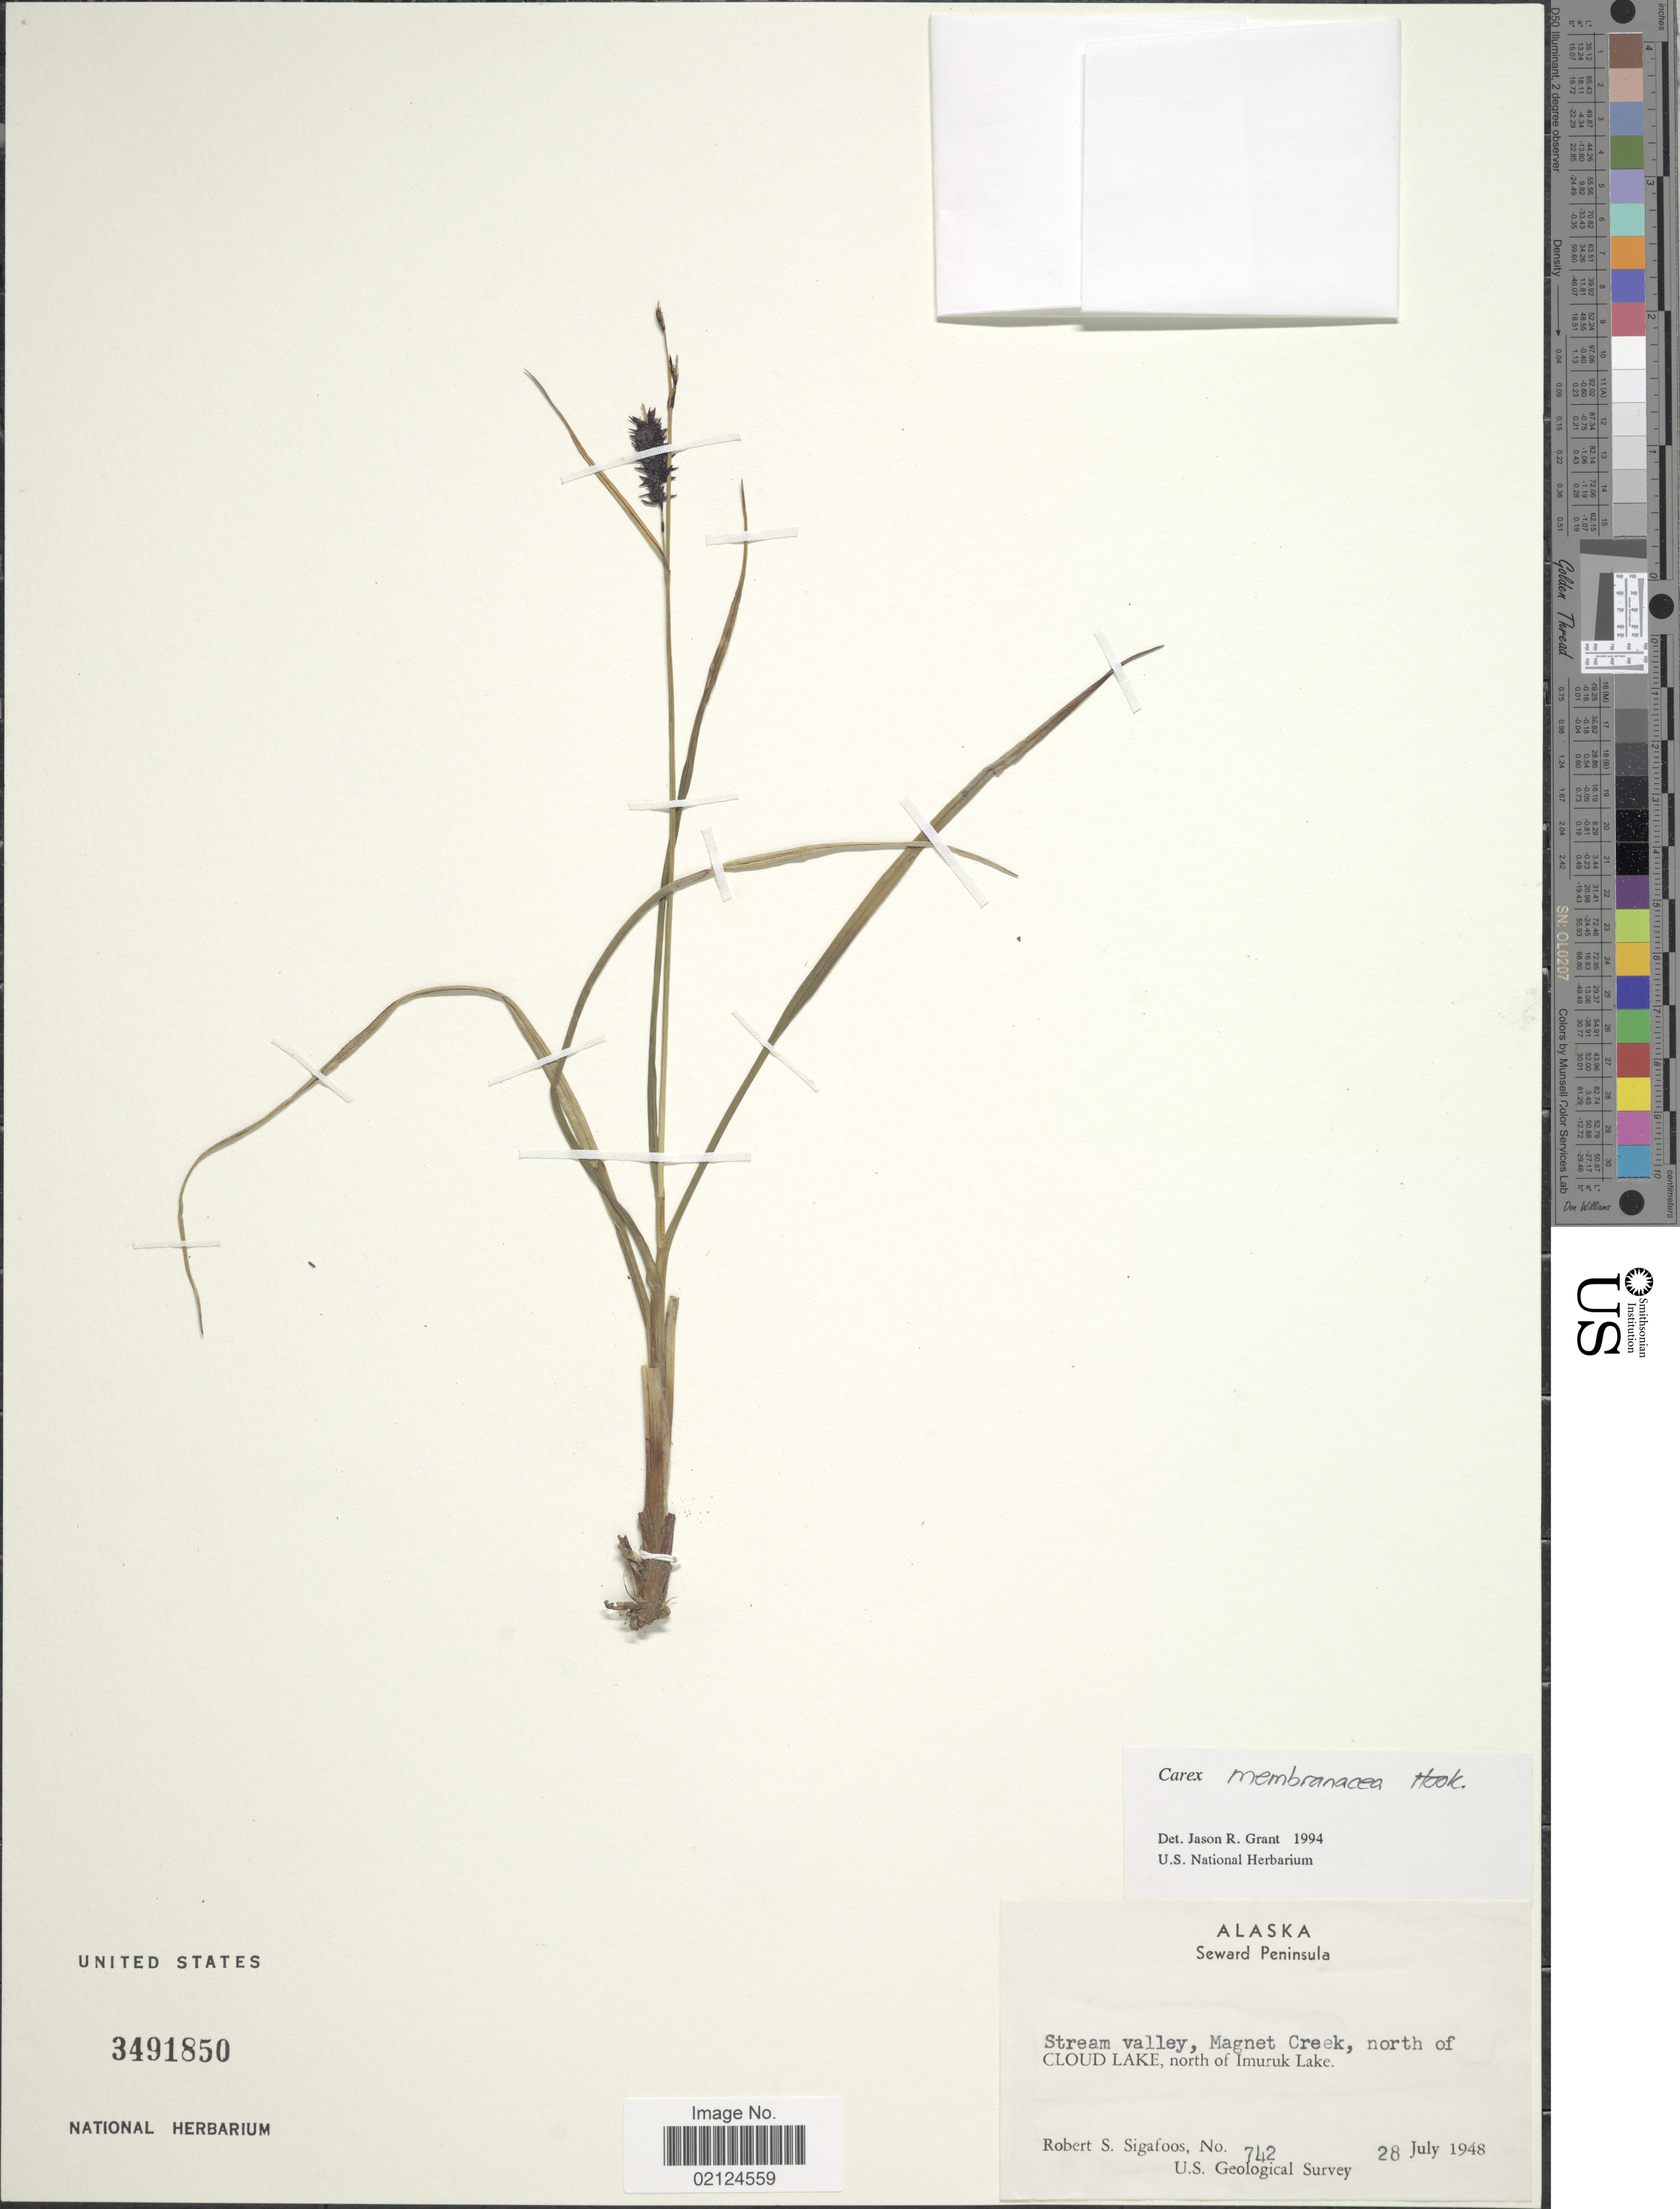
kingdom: Plantae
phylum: Tracheophyta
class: Liliopsida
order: Poales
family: Cyperaceae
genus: Carex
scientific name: Carex membranacea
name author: Hook.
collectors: R. Sigafoos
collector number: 742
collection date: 1948-07-28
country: United States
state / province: Alaska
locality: Seward Peninsula, Magnet Creek, north of Cloud Lake, north of Imuruk Lake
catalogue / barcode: US 3491850